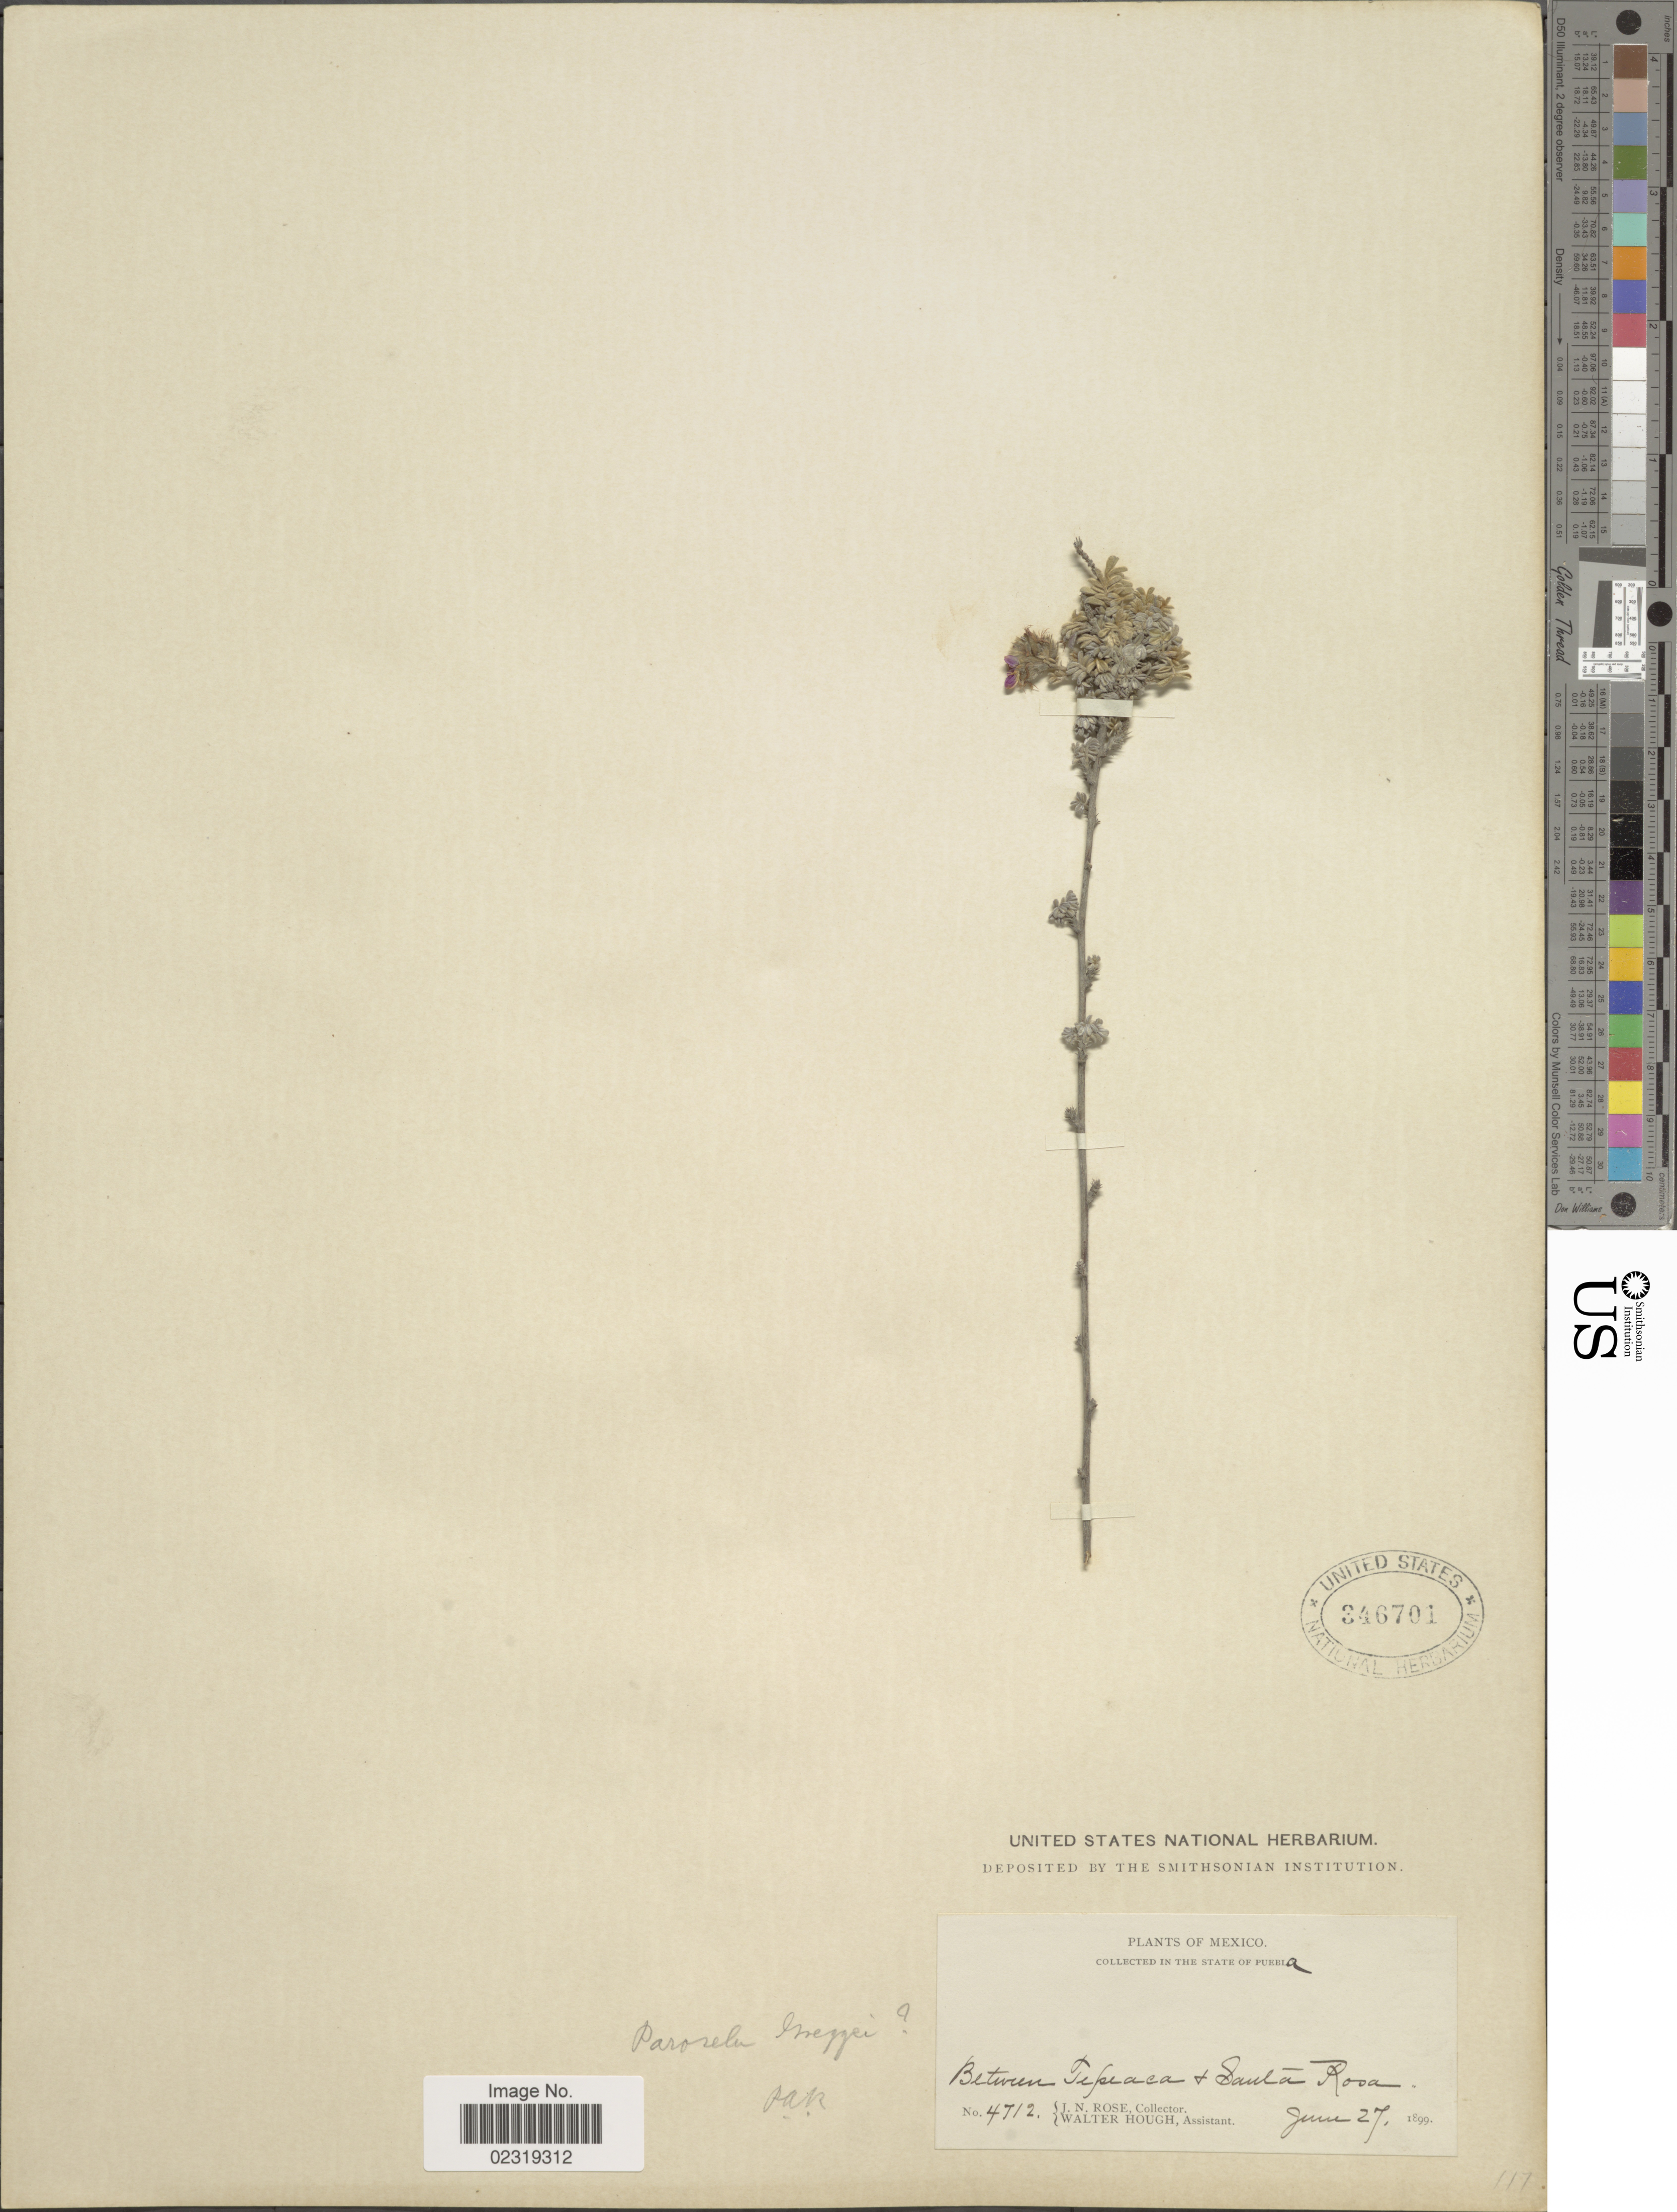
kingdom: Plantae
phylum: Tracheophyta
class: Magnoliopsida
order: Fabales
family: Fabaceae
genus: Dalea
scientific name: Dalea greggii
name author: A. Gray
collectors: J. N. Rose & W. Hough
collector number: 4712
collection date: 1899-06-27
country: Mexico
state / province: Puebla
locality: In the State of Puebla. Between Tepeaca & Santa Rosa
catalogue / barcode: US 346701